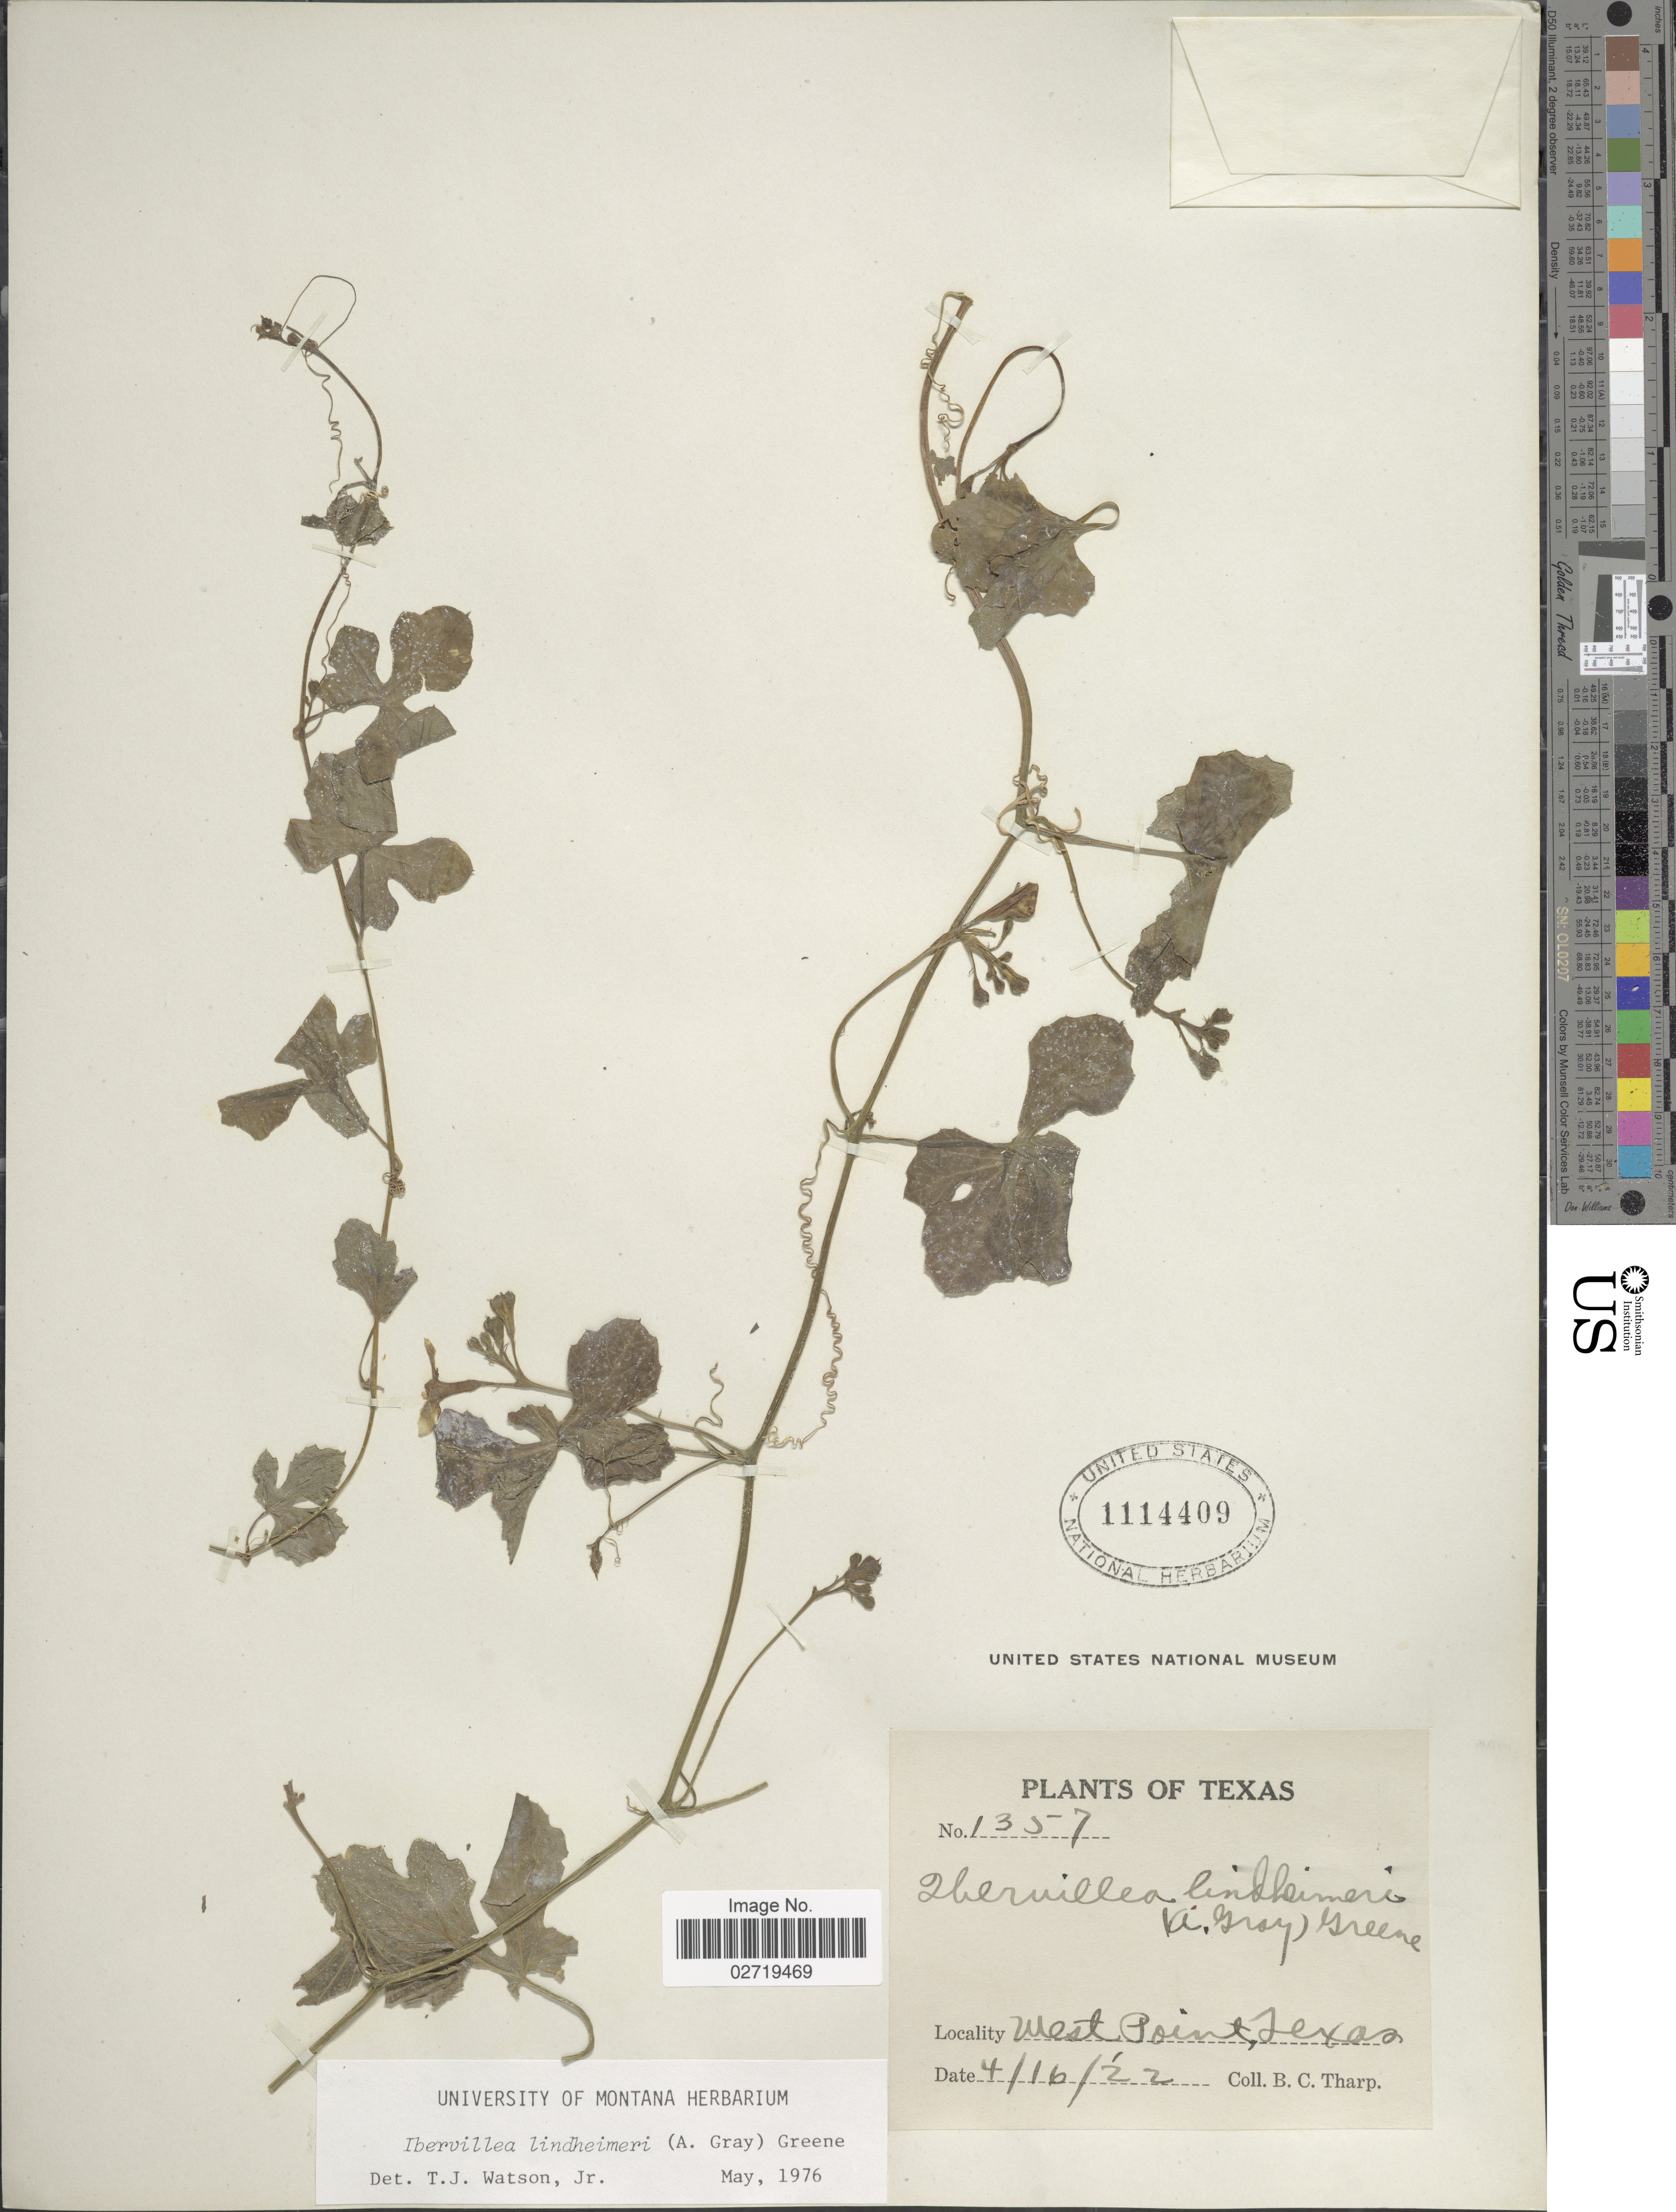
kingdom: Plantae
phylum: Tracheophyta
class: Magnoliopsida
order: Cucurbitales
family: Cucurbitaceae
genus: Ibervillea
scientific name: Ibervillea lindheimeri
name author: (A. Gray) Greene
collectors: B. C. Tharp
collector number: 1357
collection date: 1922-04-16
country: United States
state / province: Texas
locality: West Point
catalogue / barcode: US 1114409